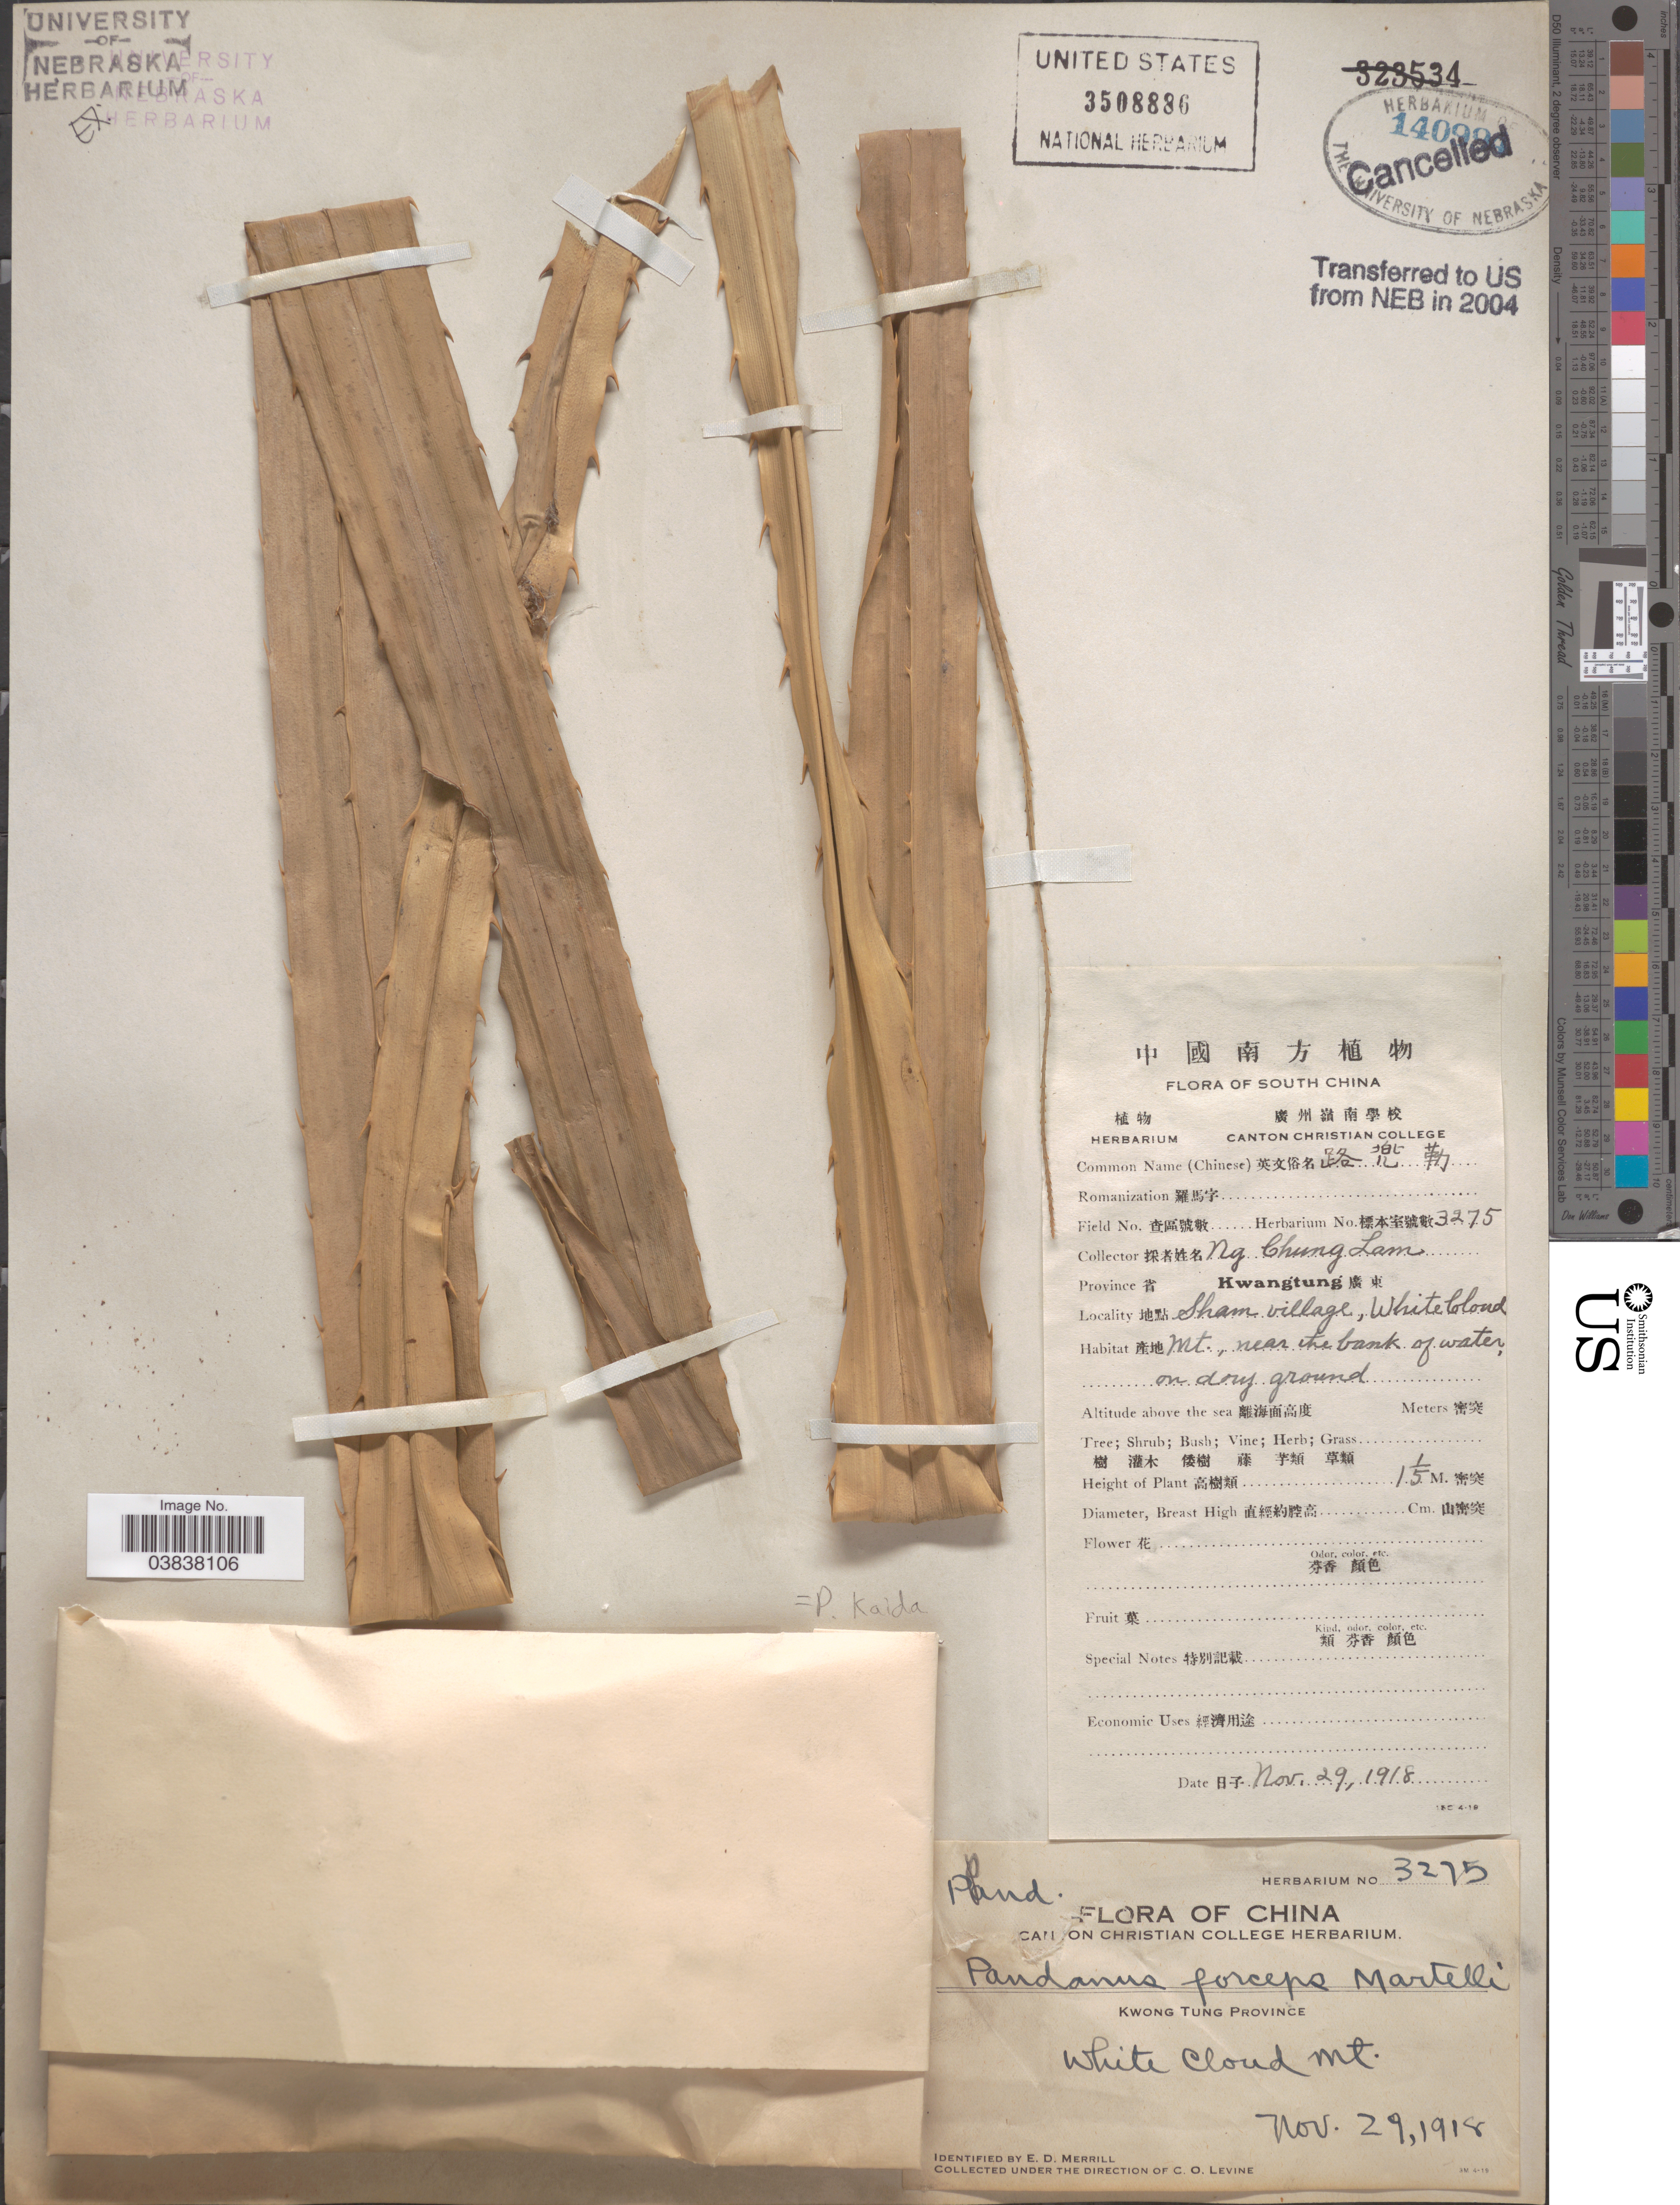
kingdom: Plantae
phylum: Tracheophyta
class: Liliopsida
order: Pandanales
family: Pandanaceae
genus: Pandanus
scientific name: Pandanus kaida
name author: Kurz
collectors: N. C. Lam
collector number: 3275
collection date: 1918-11-29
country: China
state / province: Guangdong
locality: South China. Province Kwangtung. Sham village, White Cloud. Mt., near the bank of water.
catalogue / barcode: US 3508886